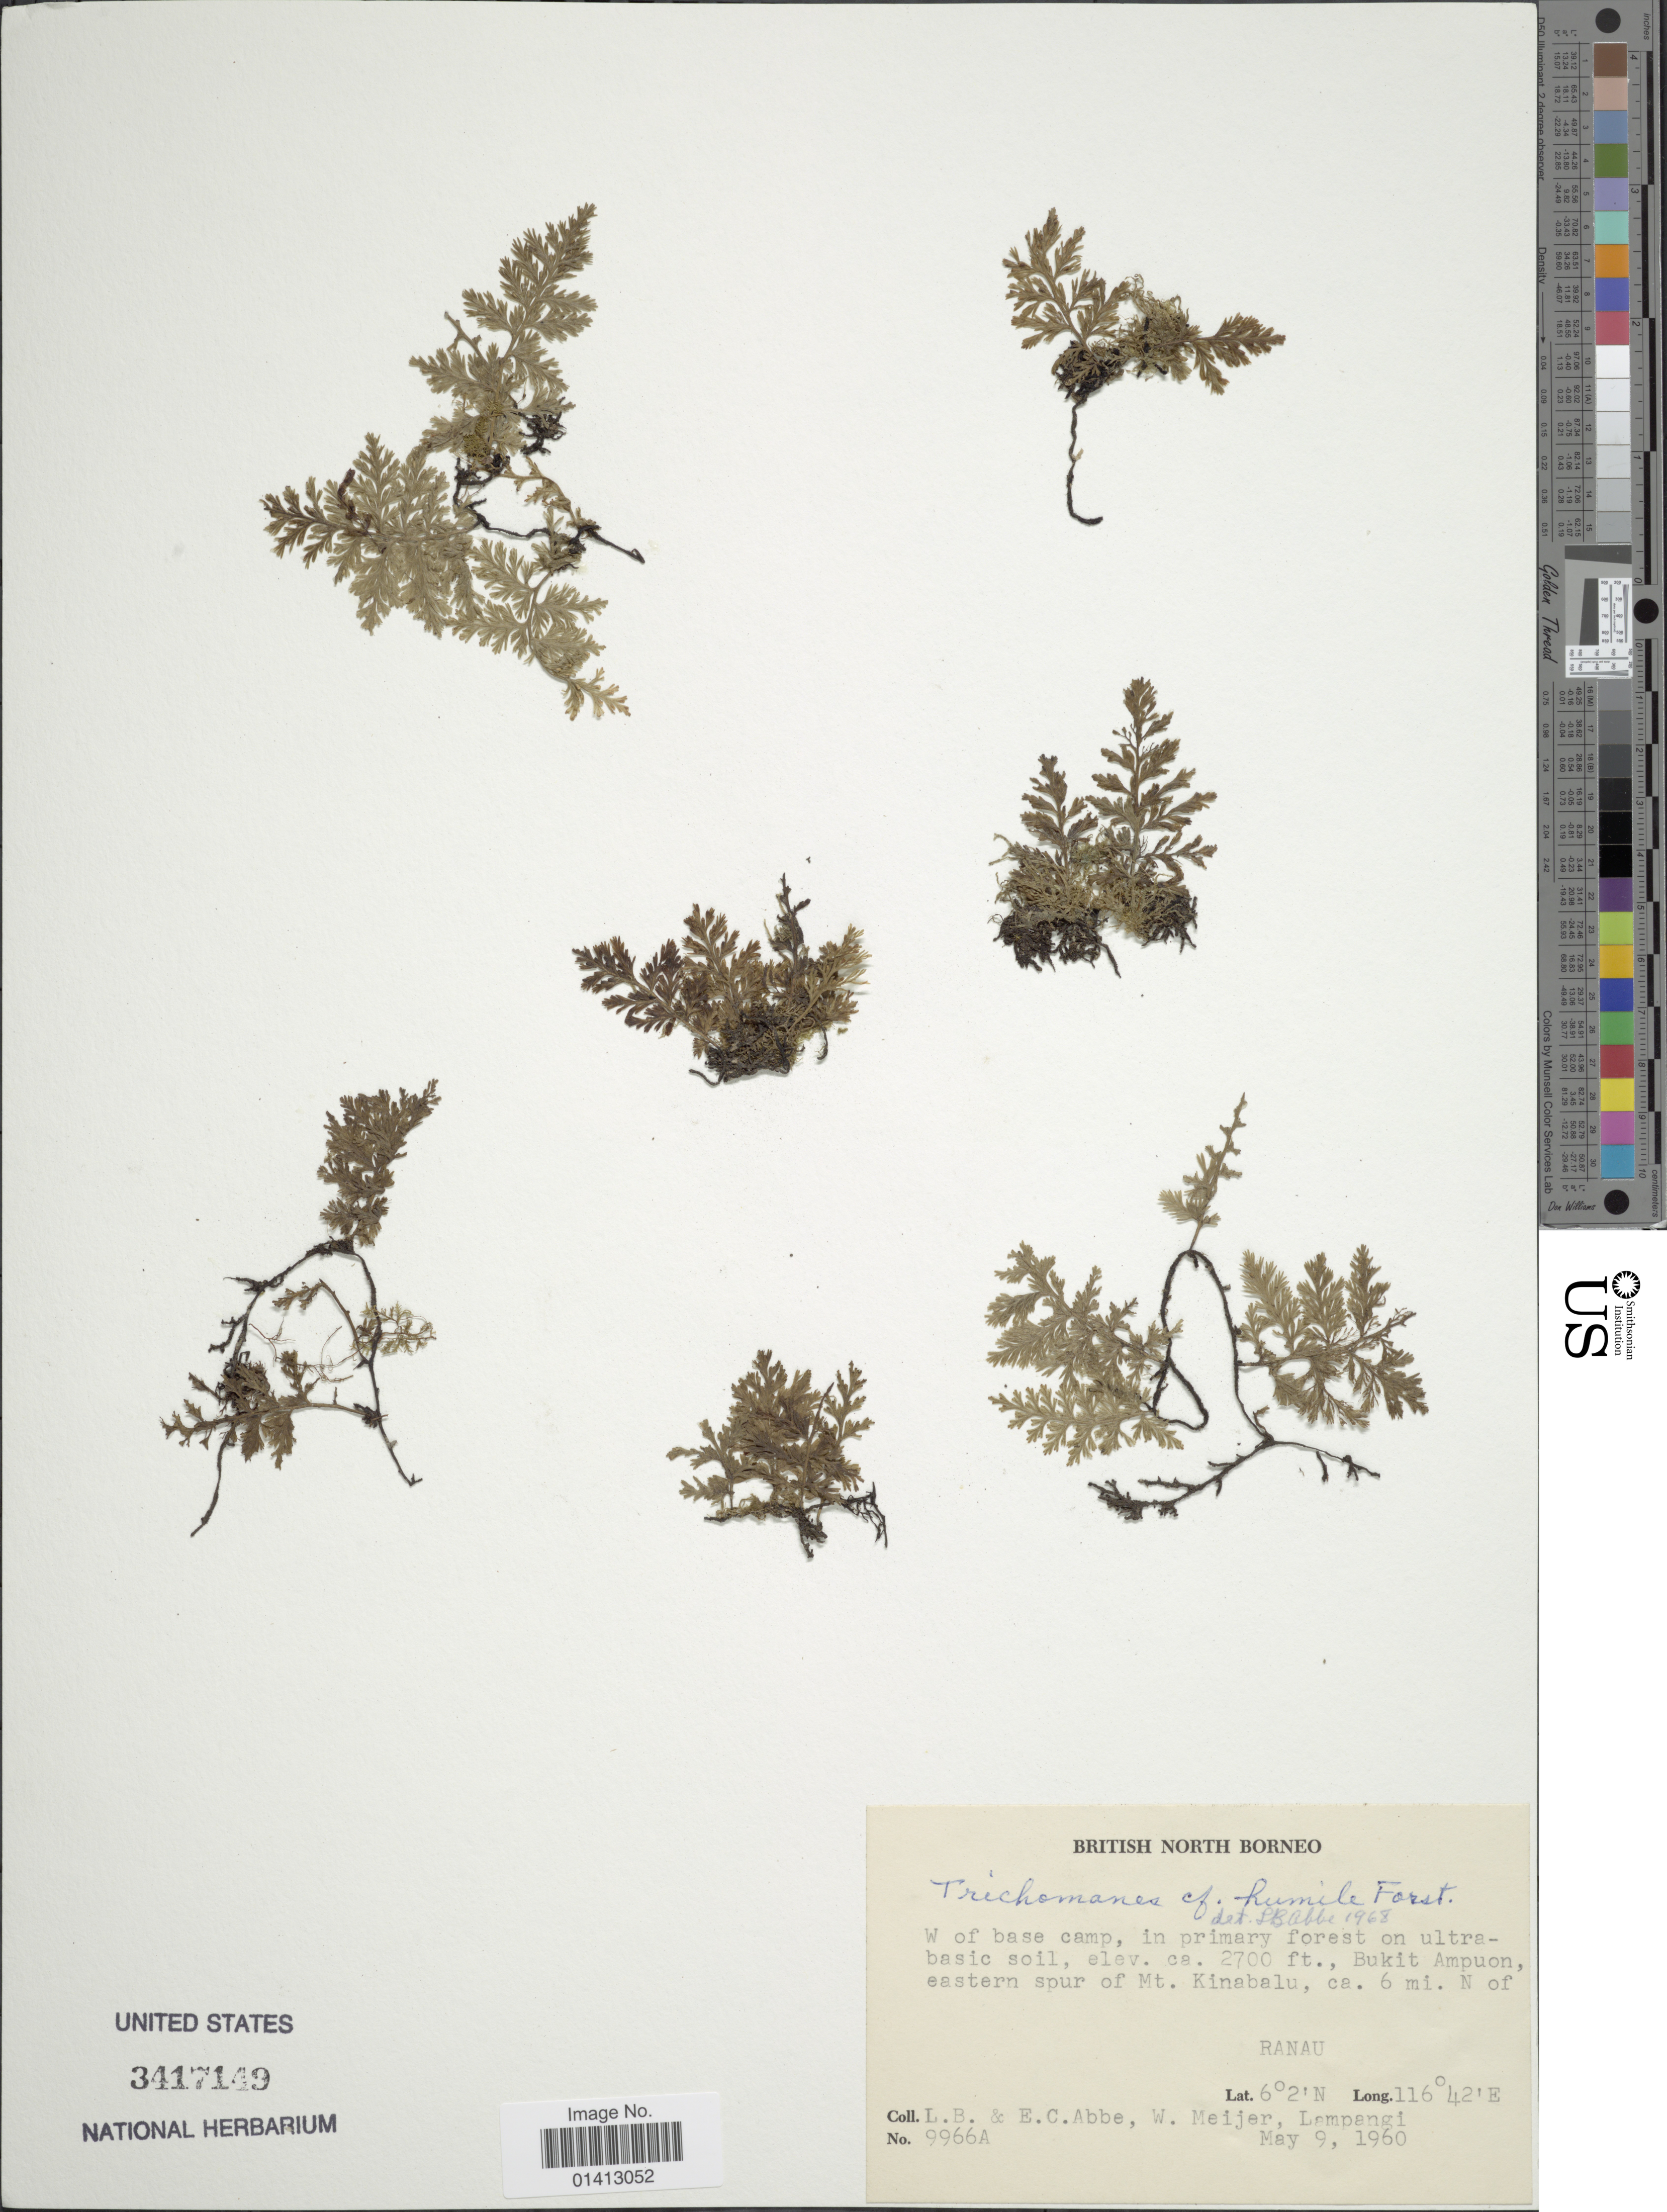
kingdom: Plantae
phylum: Tracheophyta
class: Polypodiopsida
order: Hymenophyllales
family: Hymenophyllaceae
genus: Crepidomanes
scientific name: Crepidomanes humilis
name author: (G. Forst.) Bosch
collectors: L. B. Abbe, E. C. Abbe, W. Meijer & Lampangi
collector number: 9966A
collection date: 1960-05-09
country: Malaysia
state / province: Sabah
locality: British North Borneo, W of base camp, Bukit Ampuon eastern spur of Mt Kinabalu, ca 6 mi. N of Ranau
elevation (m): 823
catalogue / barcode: US 3417149